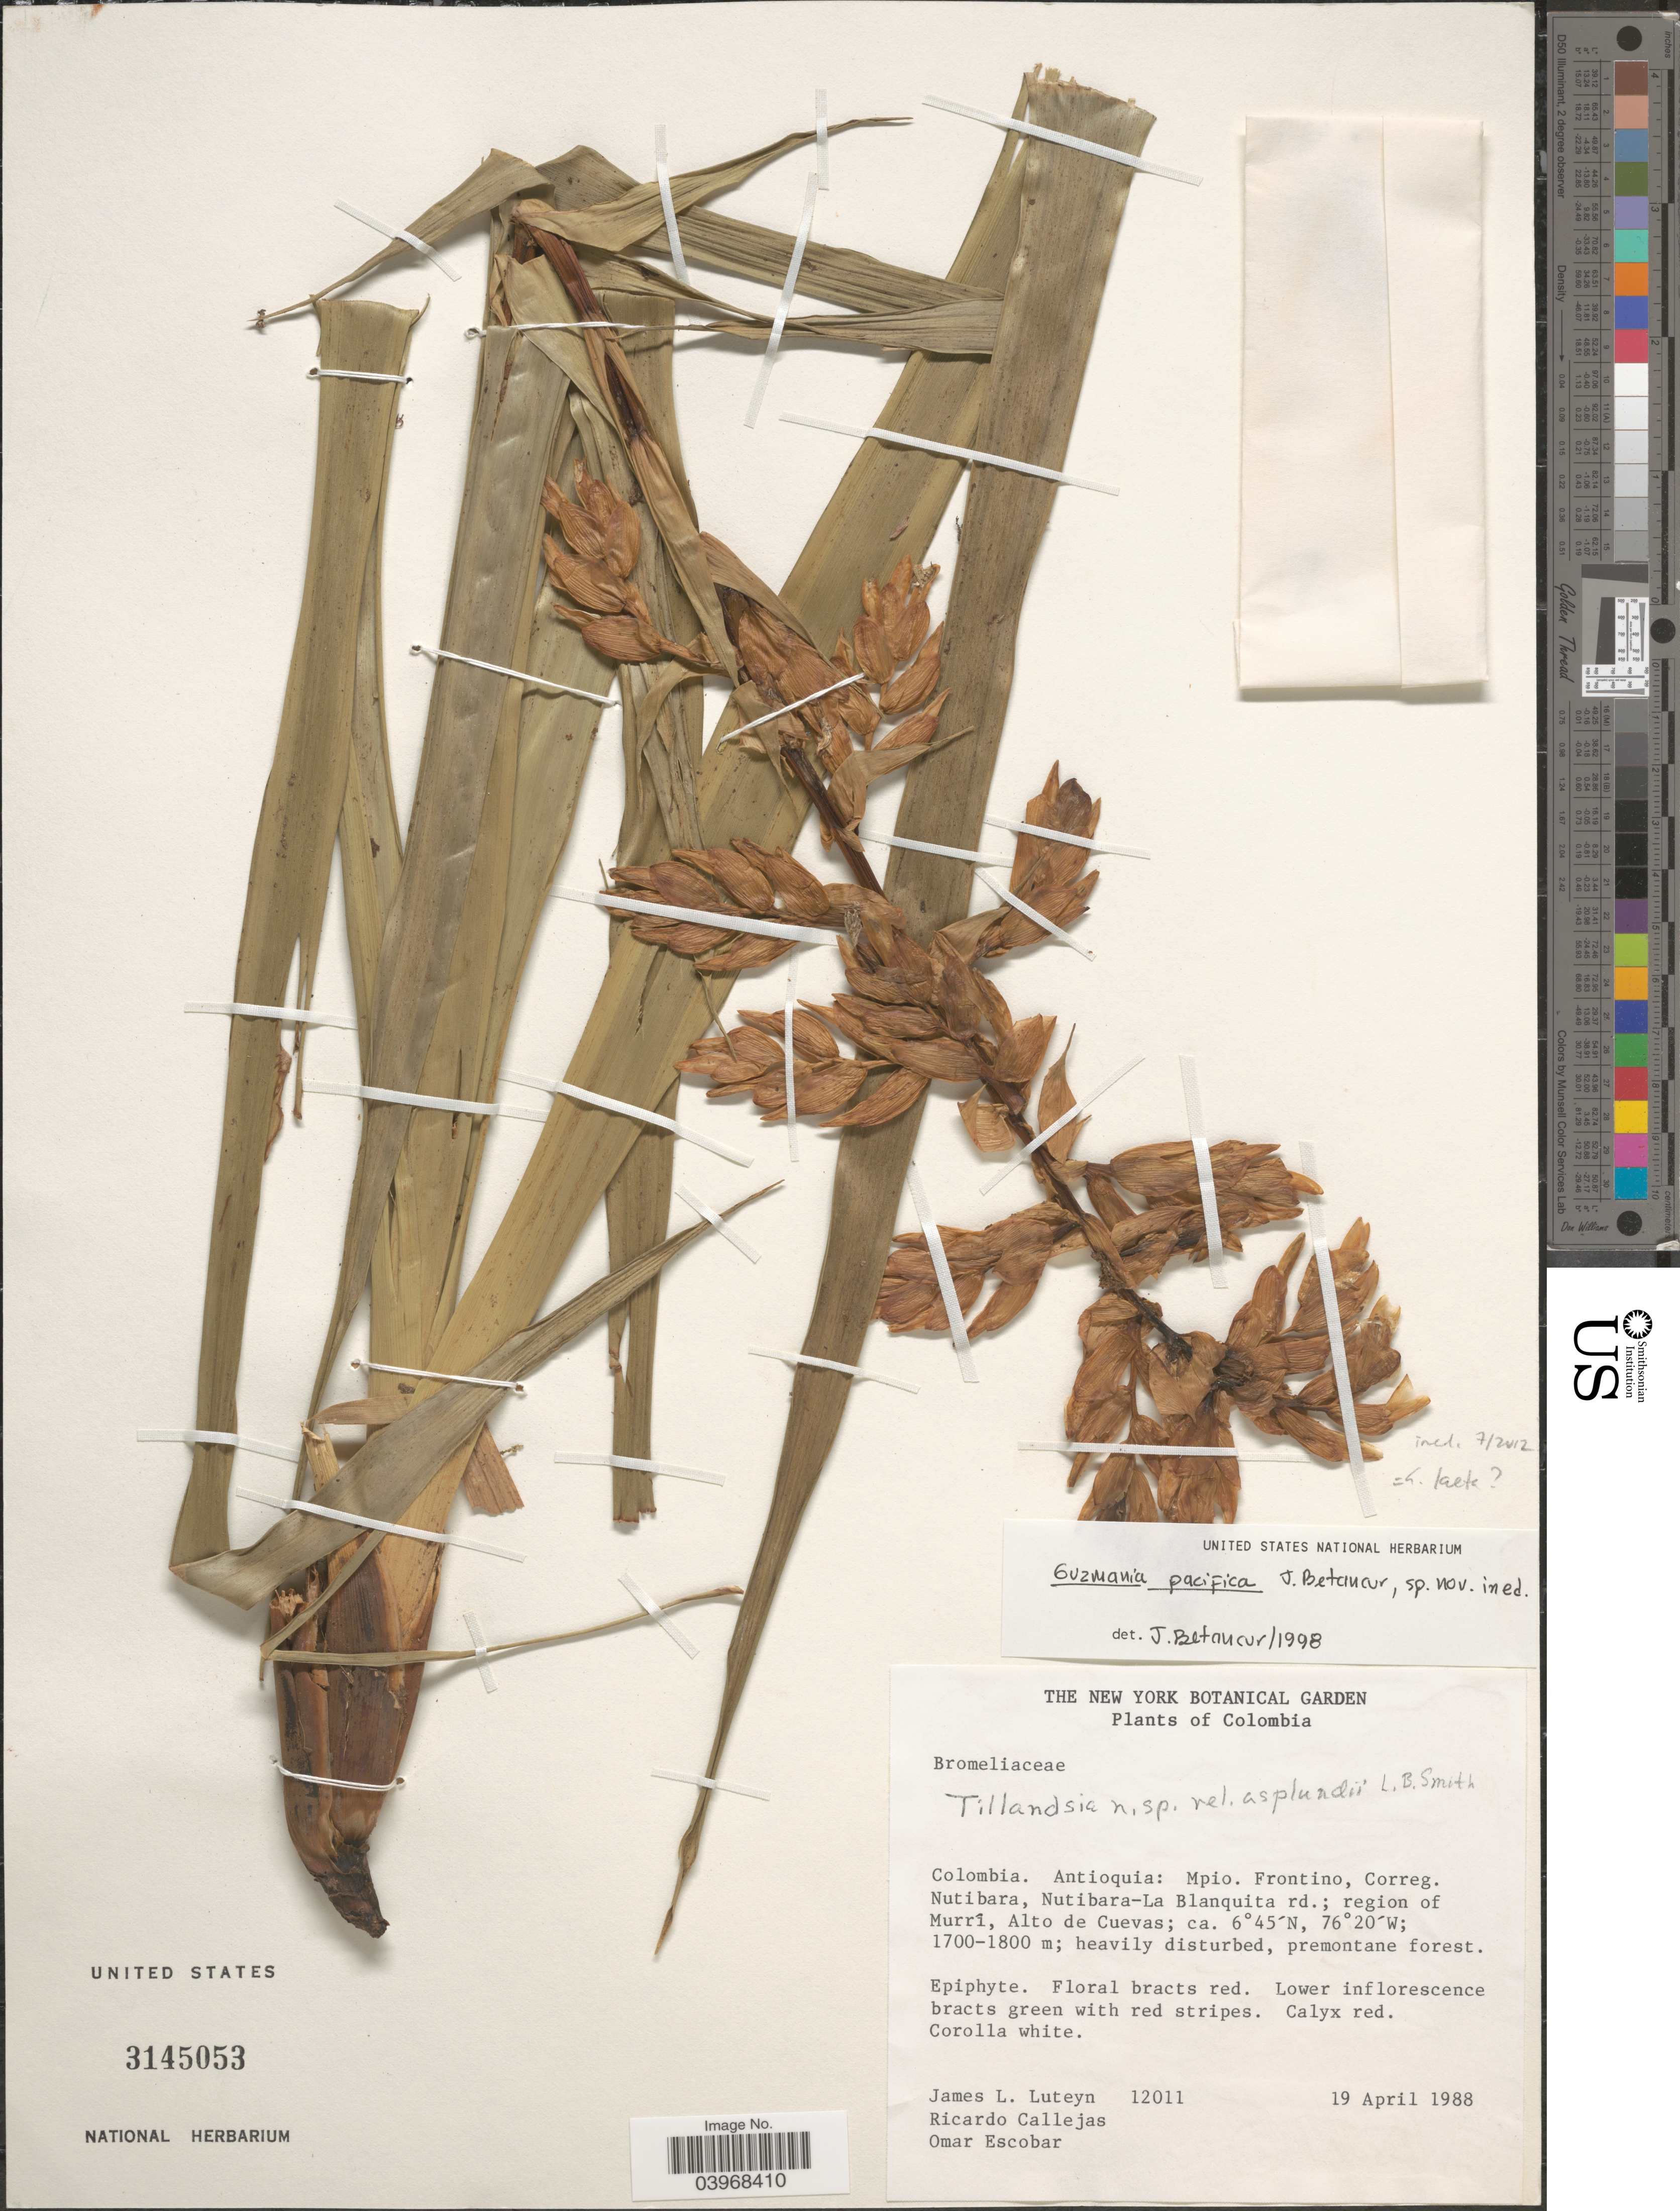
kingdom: Plantae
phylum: Tracheophyta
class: Liliopsida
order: Poales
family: Bromeliaceae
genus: Guzmania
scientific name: Guzmania laeta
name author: H. Luther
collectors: J. L. Luteyn, R. Callejas & O. D. Escobar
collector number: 12011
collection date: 1988-04-19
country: Colombia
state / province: Antioquia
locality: Mpio. Frontino, Correg. Nutibara, Nutibara-La Blanquita rd.; region of Murrí, Alto de Cuevas.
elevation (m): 1700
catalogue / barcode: US 3145053